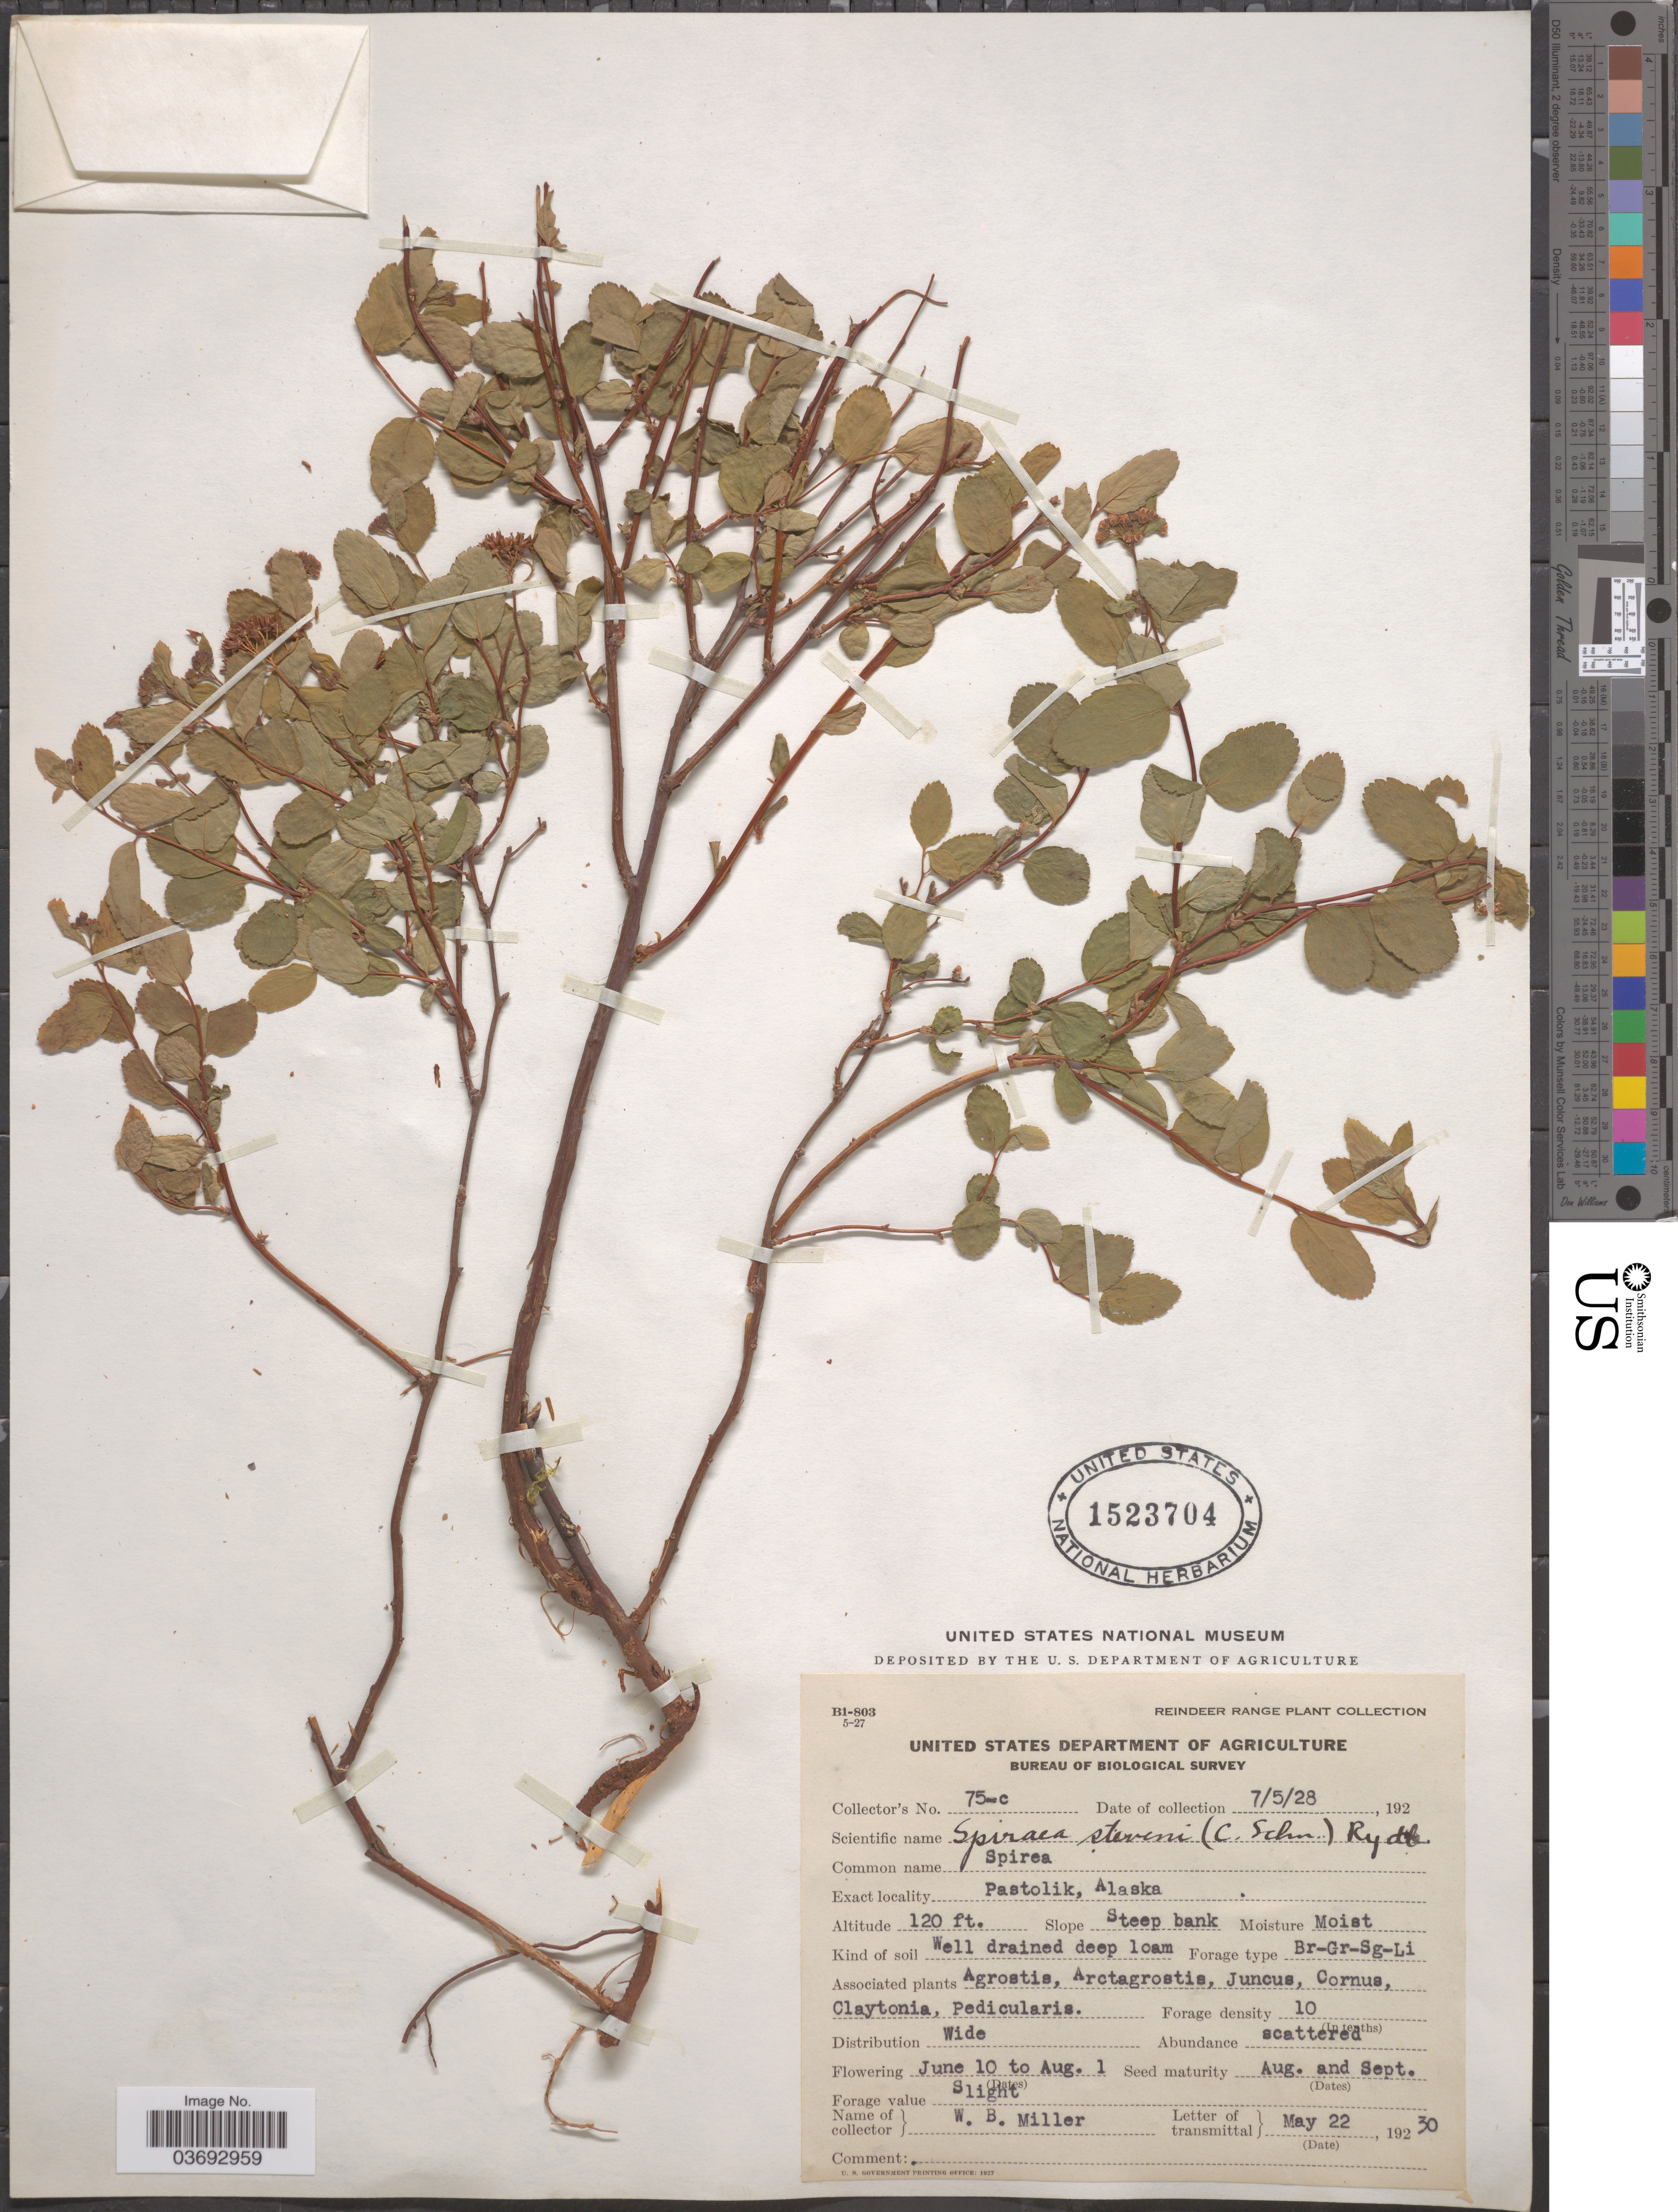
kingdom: Plantae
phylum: Tracheophyta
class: Magnoliopsida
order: Rosales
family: Rosaceae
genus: Spiraea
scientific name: Spiraea stevenii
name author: (C.K. Schneid.) Rydb.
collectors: W. Miller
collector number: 75-c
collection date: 1928-07-05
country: United States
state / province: Alaska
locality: Pastolik.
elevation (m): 37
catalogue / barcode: US 1523704